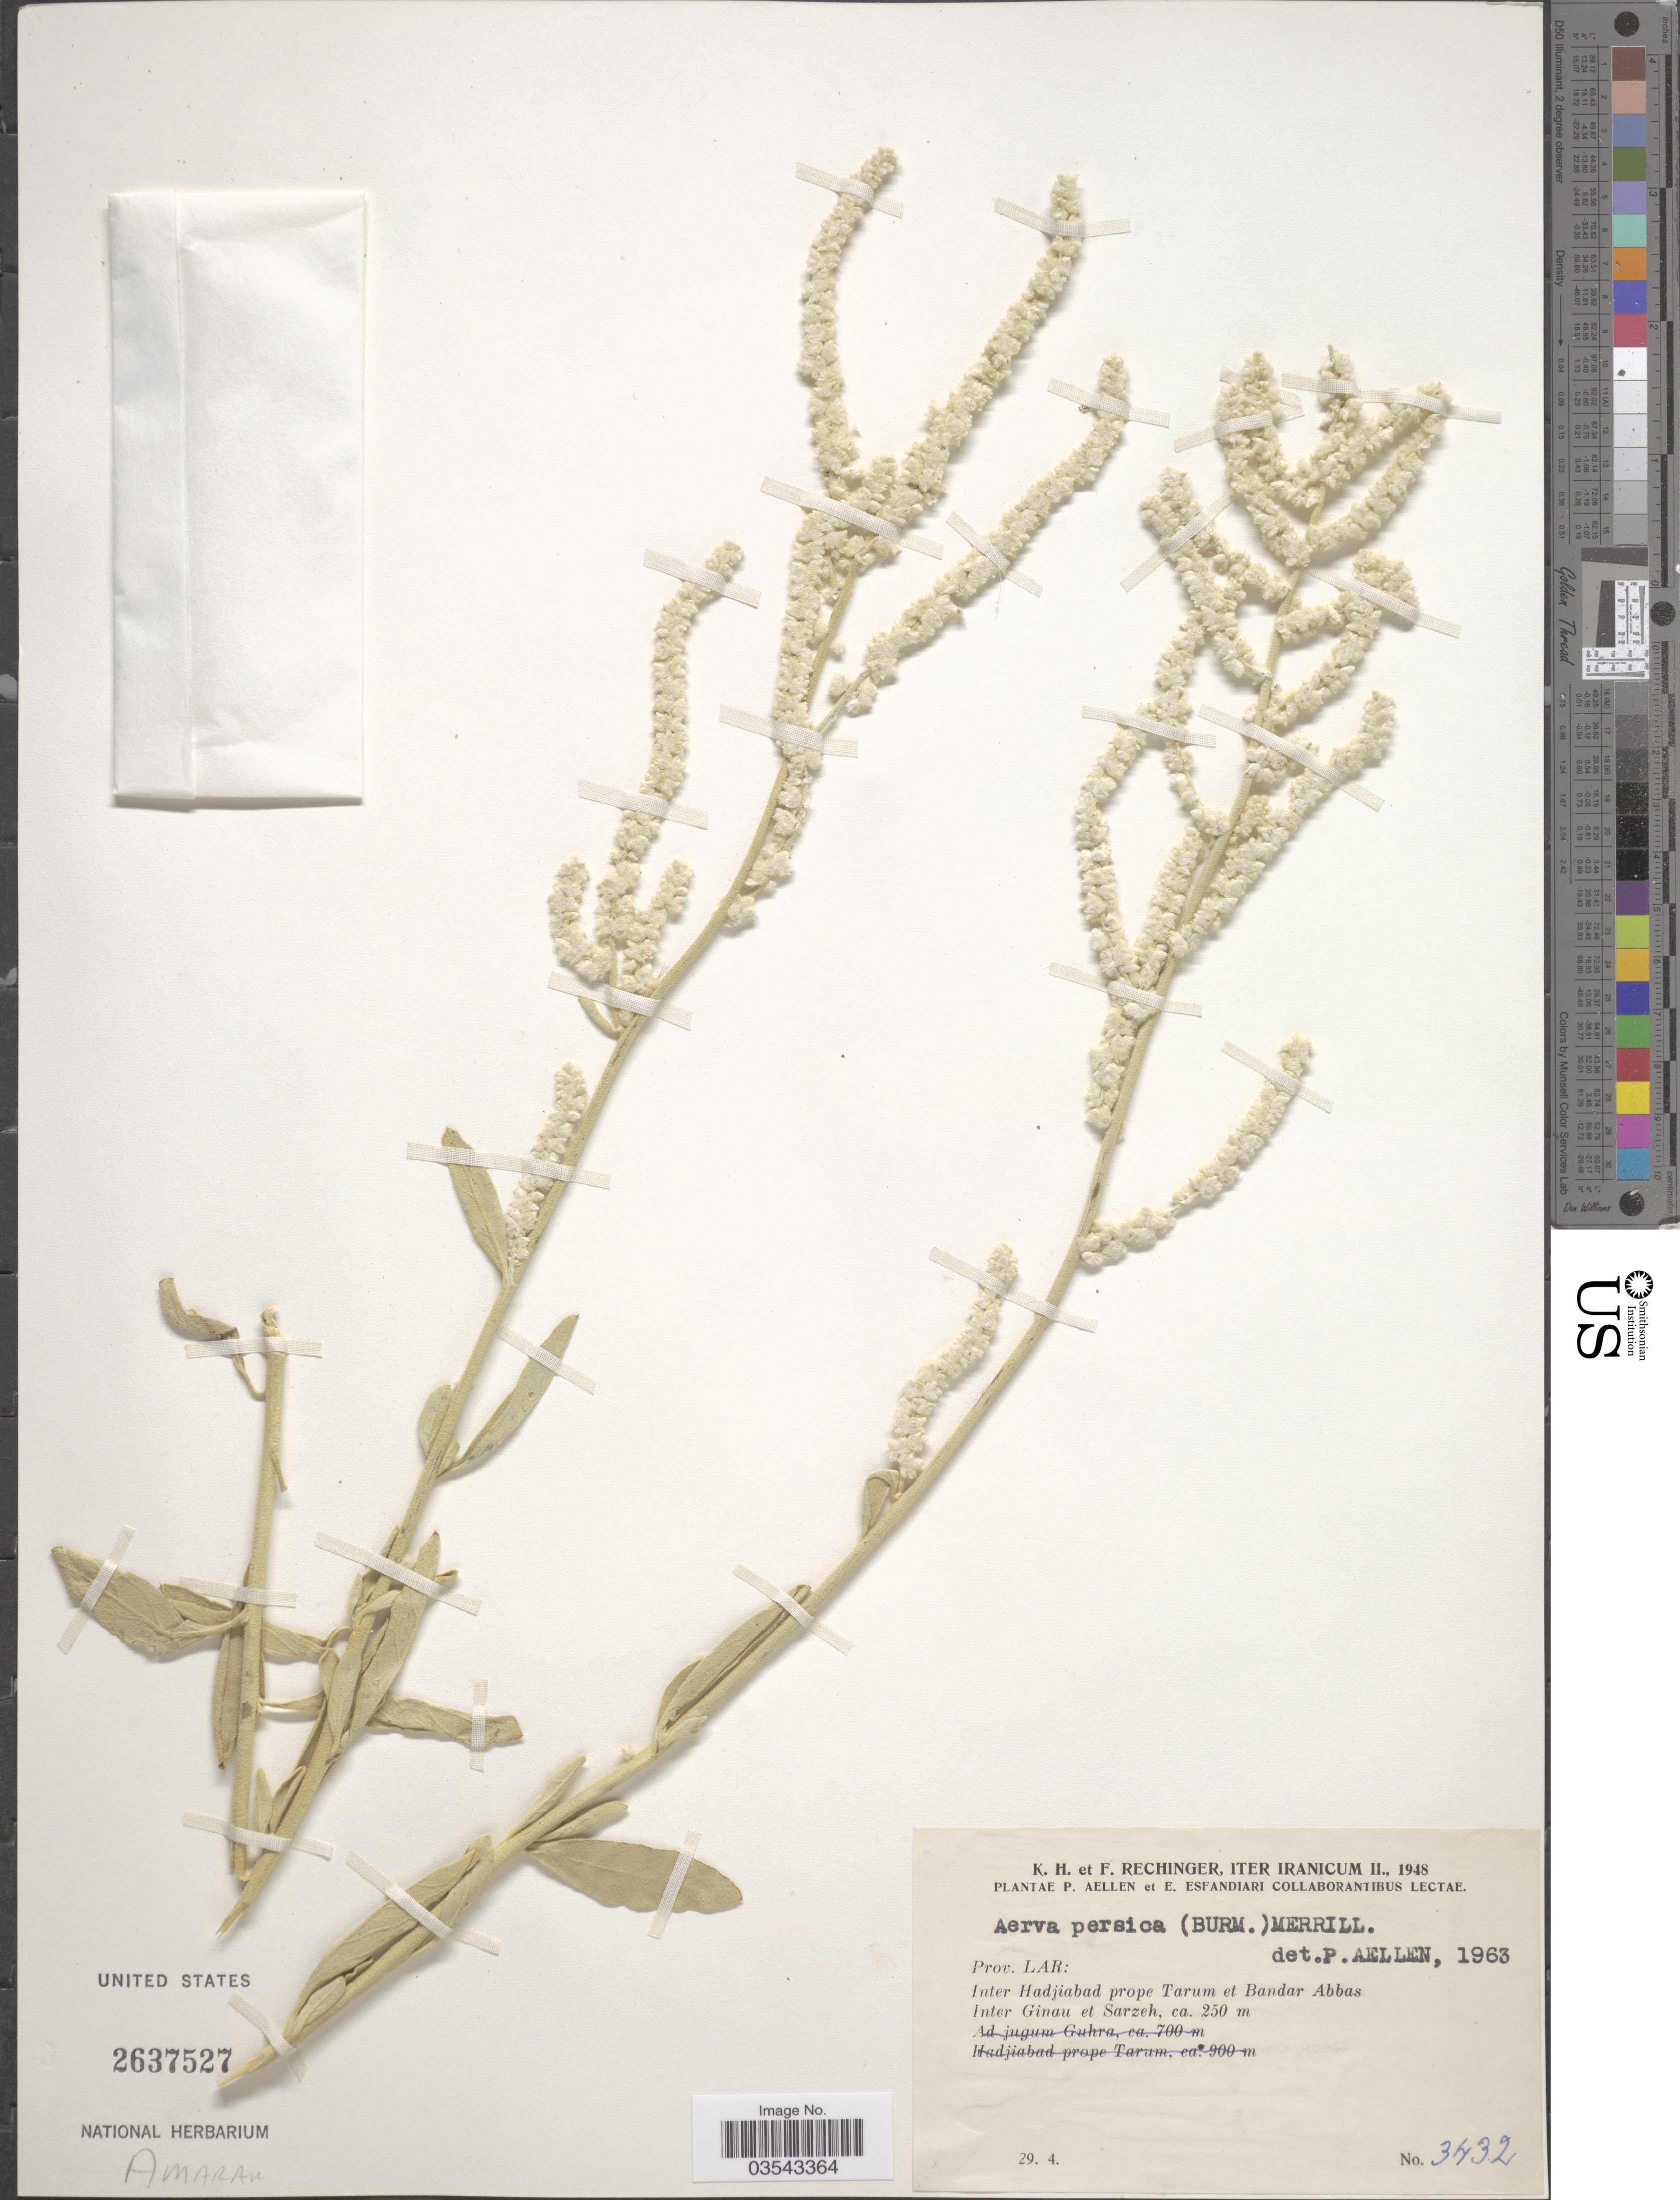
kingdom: Plantae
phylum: Tracheophyta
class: Magnoliopsida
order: Caryophyllales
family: Amaranthaceae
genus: Aerva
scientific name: Aerva javanica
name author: (Burm. f.) Juss. ex Schult.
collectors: K. H. Rechinger, F. Rechinger, P. Aellen & E. Esfandiari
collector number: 3432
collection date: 1948-04-29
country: Iran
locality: Inter Hadjiabad prope Tarum et Bandar Abbas. Inter Ginau et Sarzeh.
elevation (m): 250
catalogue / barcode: US 2637527